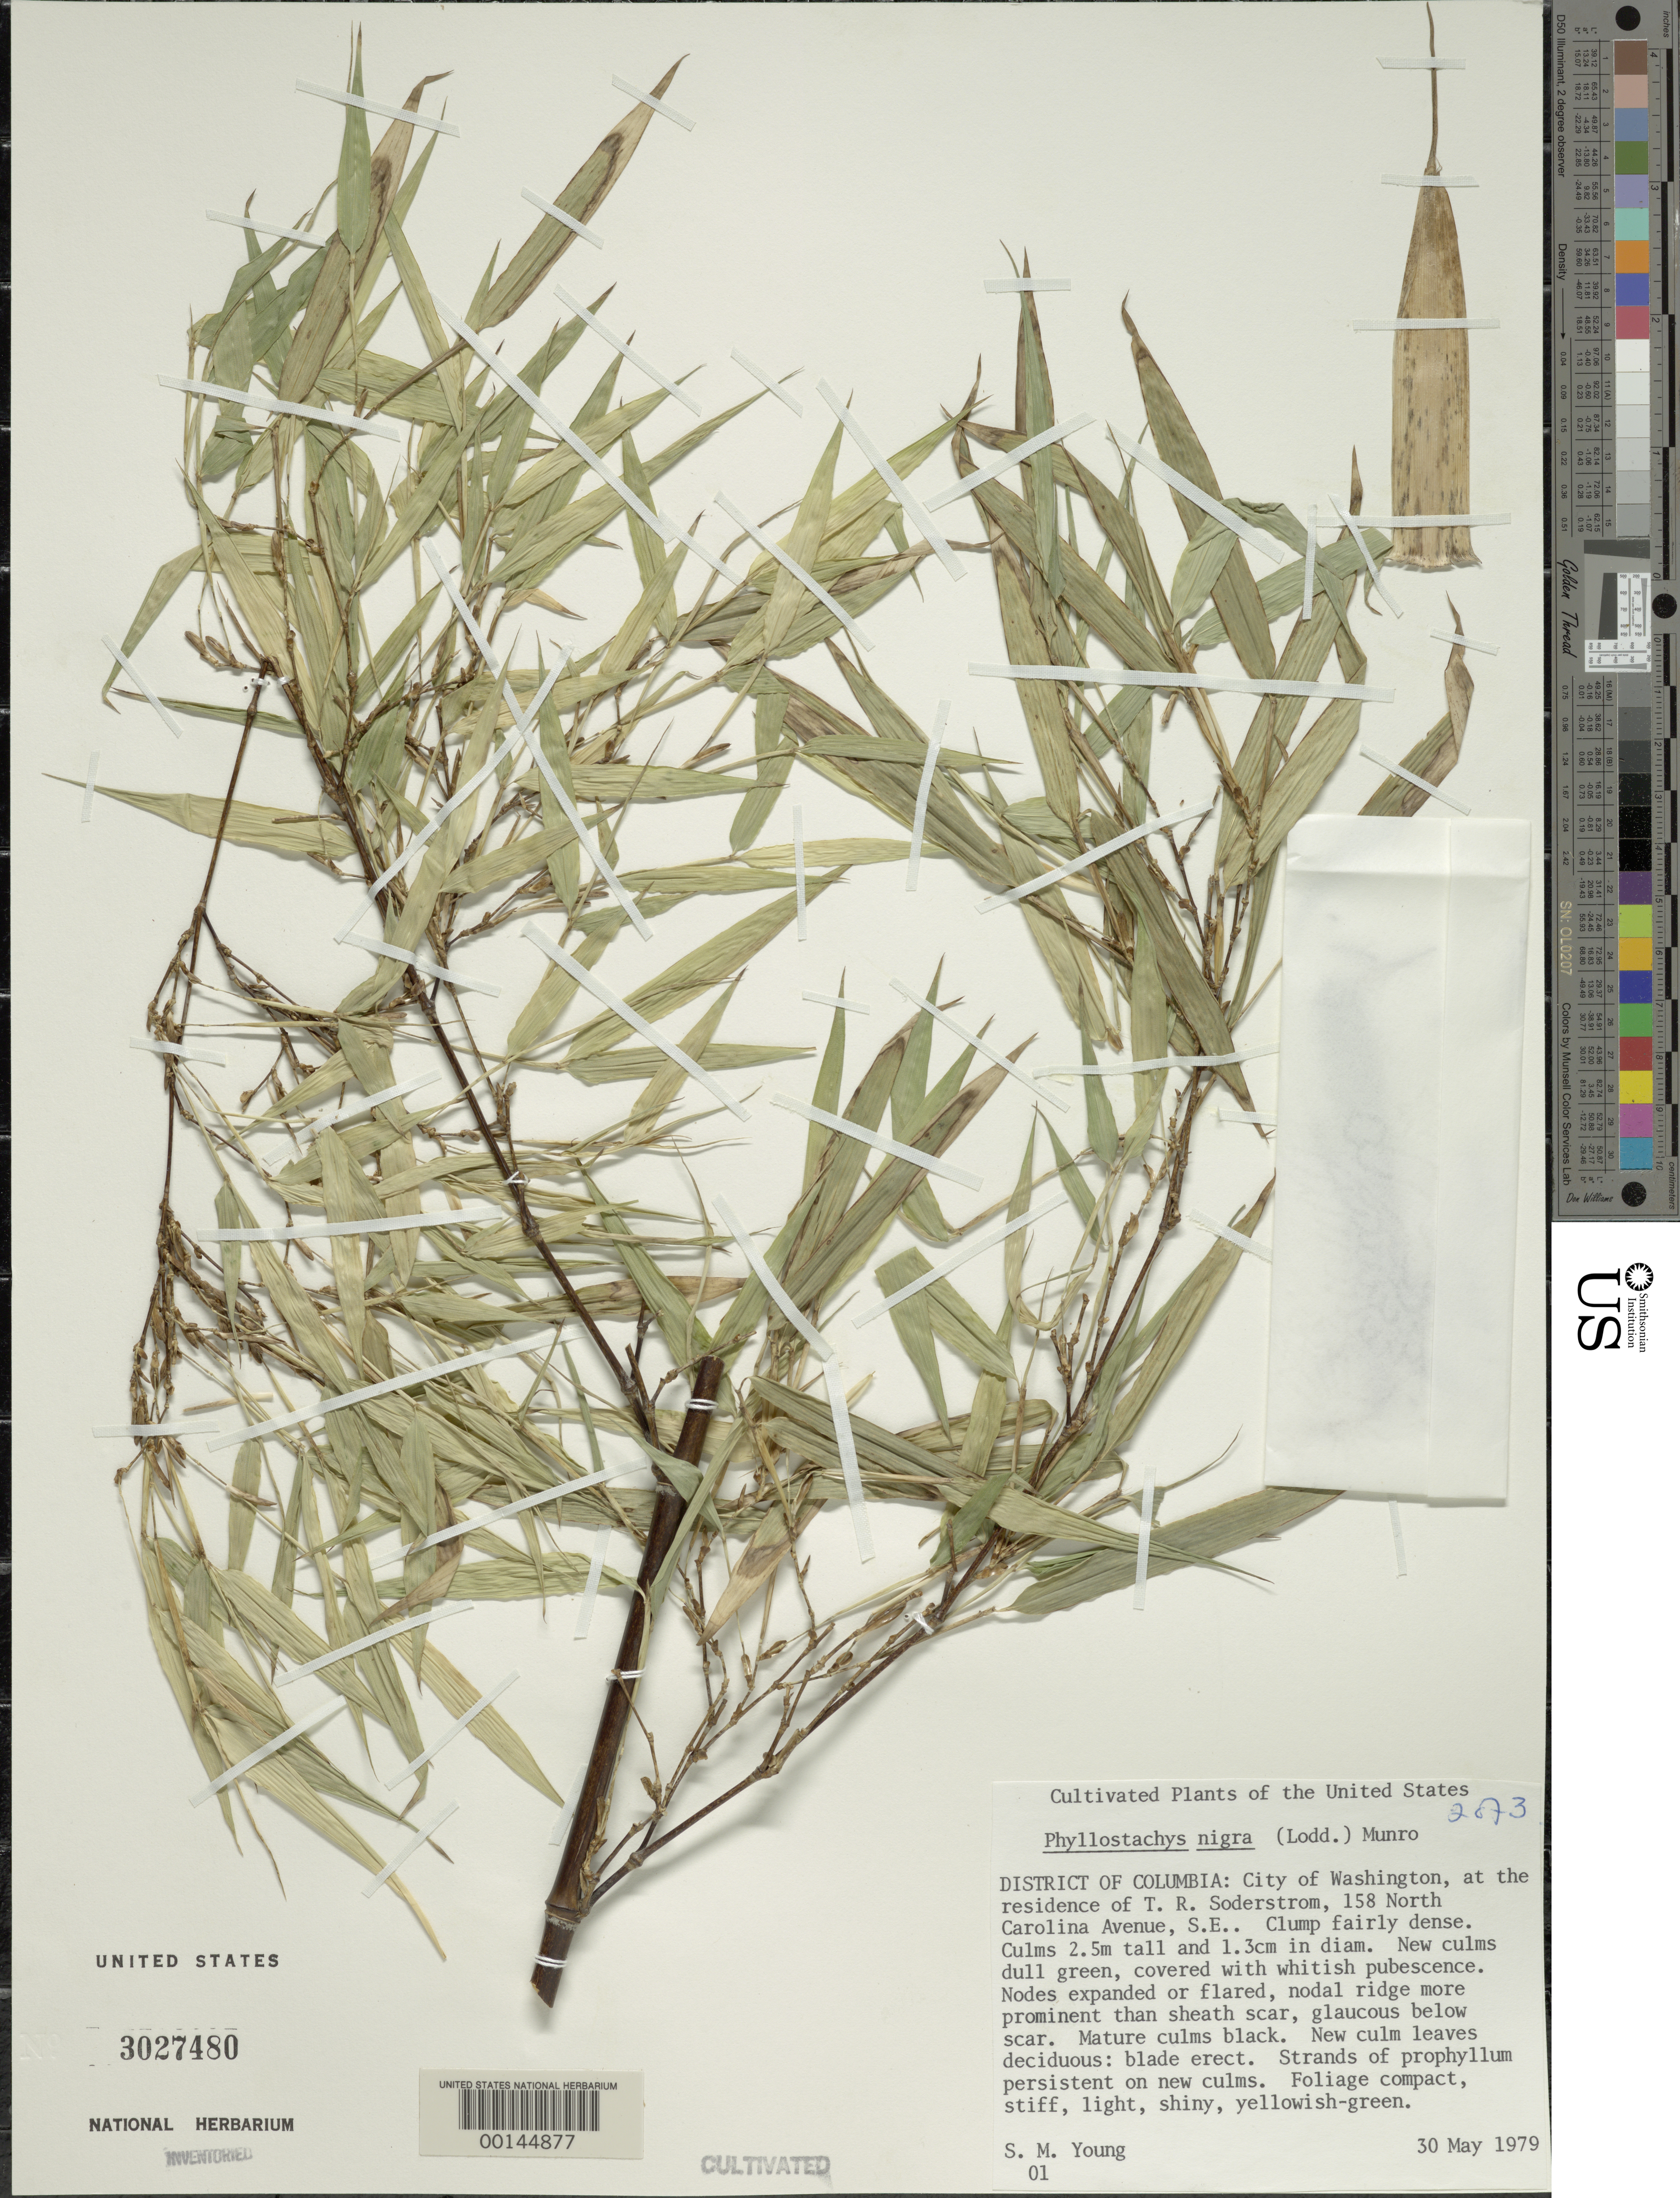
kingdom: Plantae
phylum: Tracheophyta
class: Liliopsida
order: Poales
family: Poaceae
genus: Phyllostachys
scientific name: Phyllostachys nigra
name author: (Lodd. ex Lindl.) Munro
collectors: S. Young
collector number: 01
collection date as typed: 30 May 1979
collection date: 1979-05-30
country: United States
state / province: District of Columbia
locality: Washington, d.c.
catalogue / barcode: US 3027480